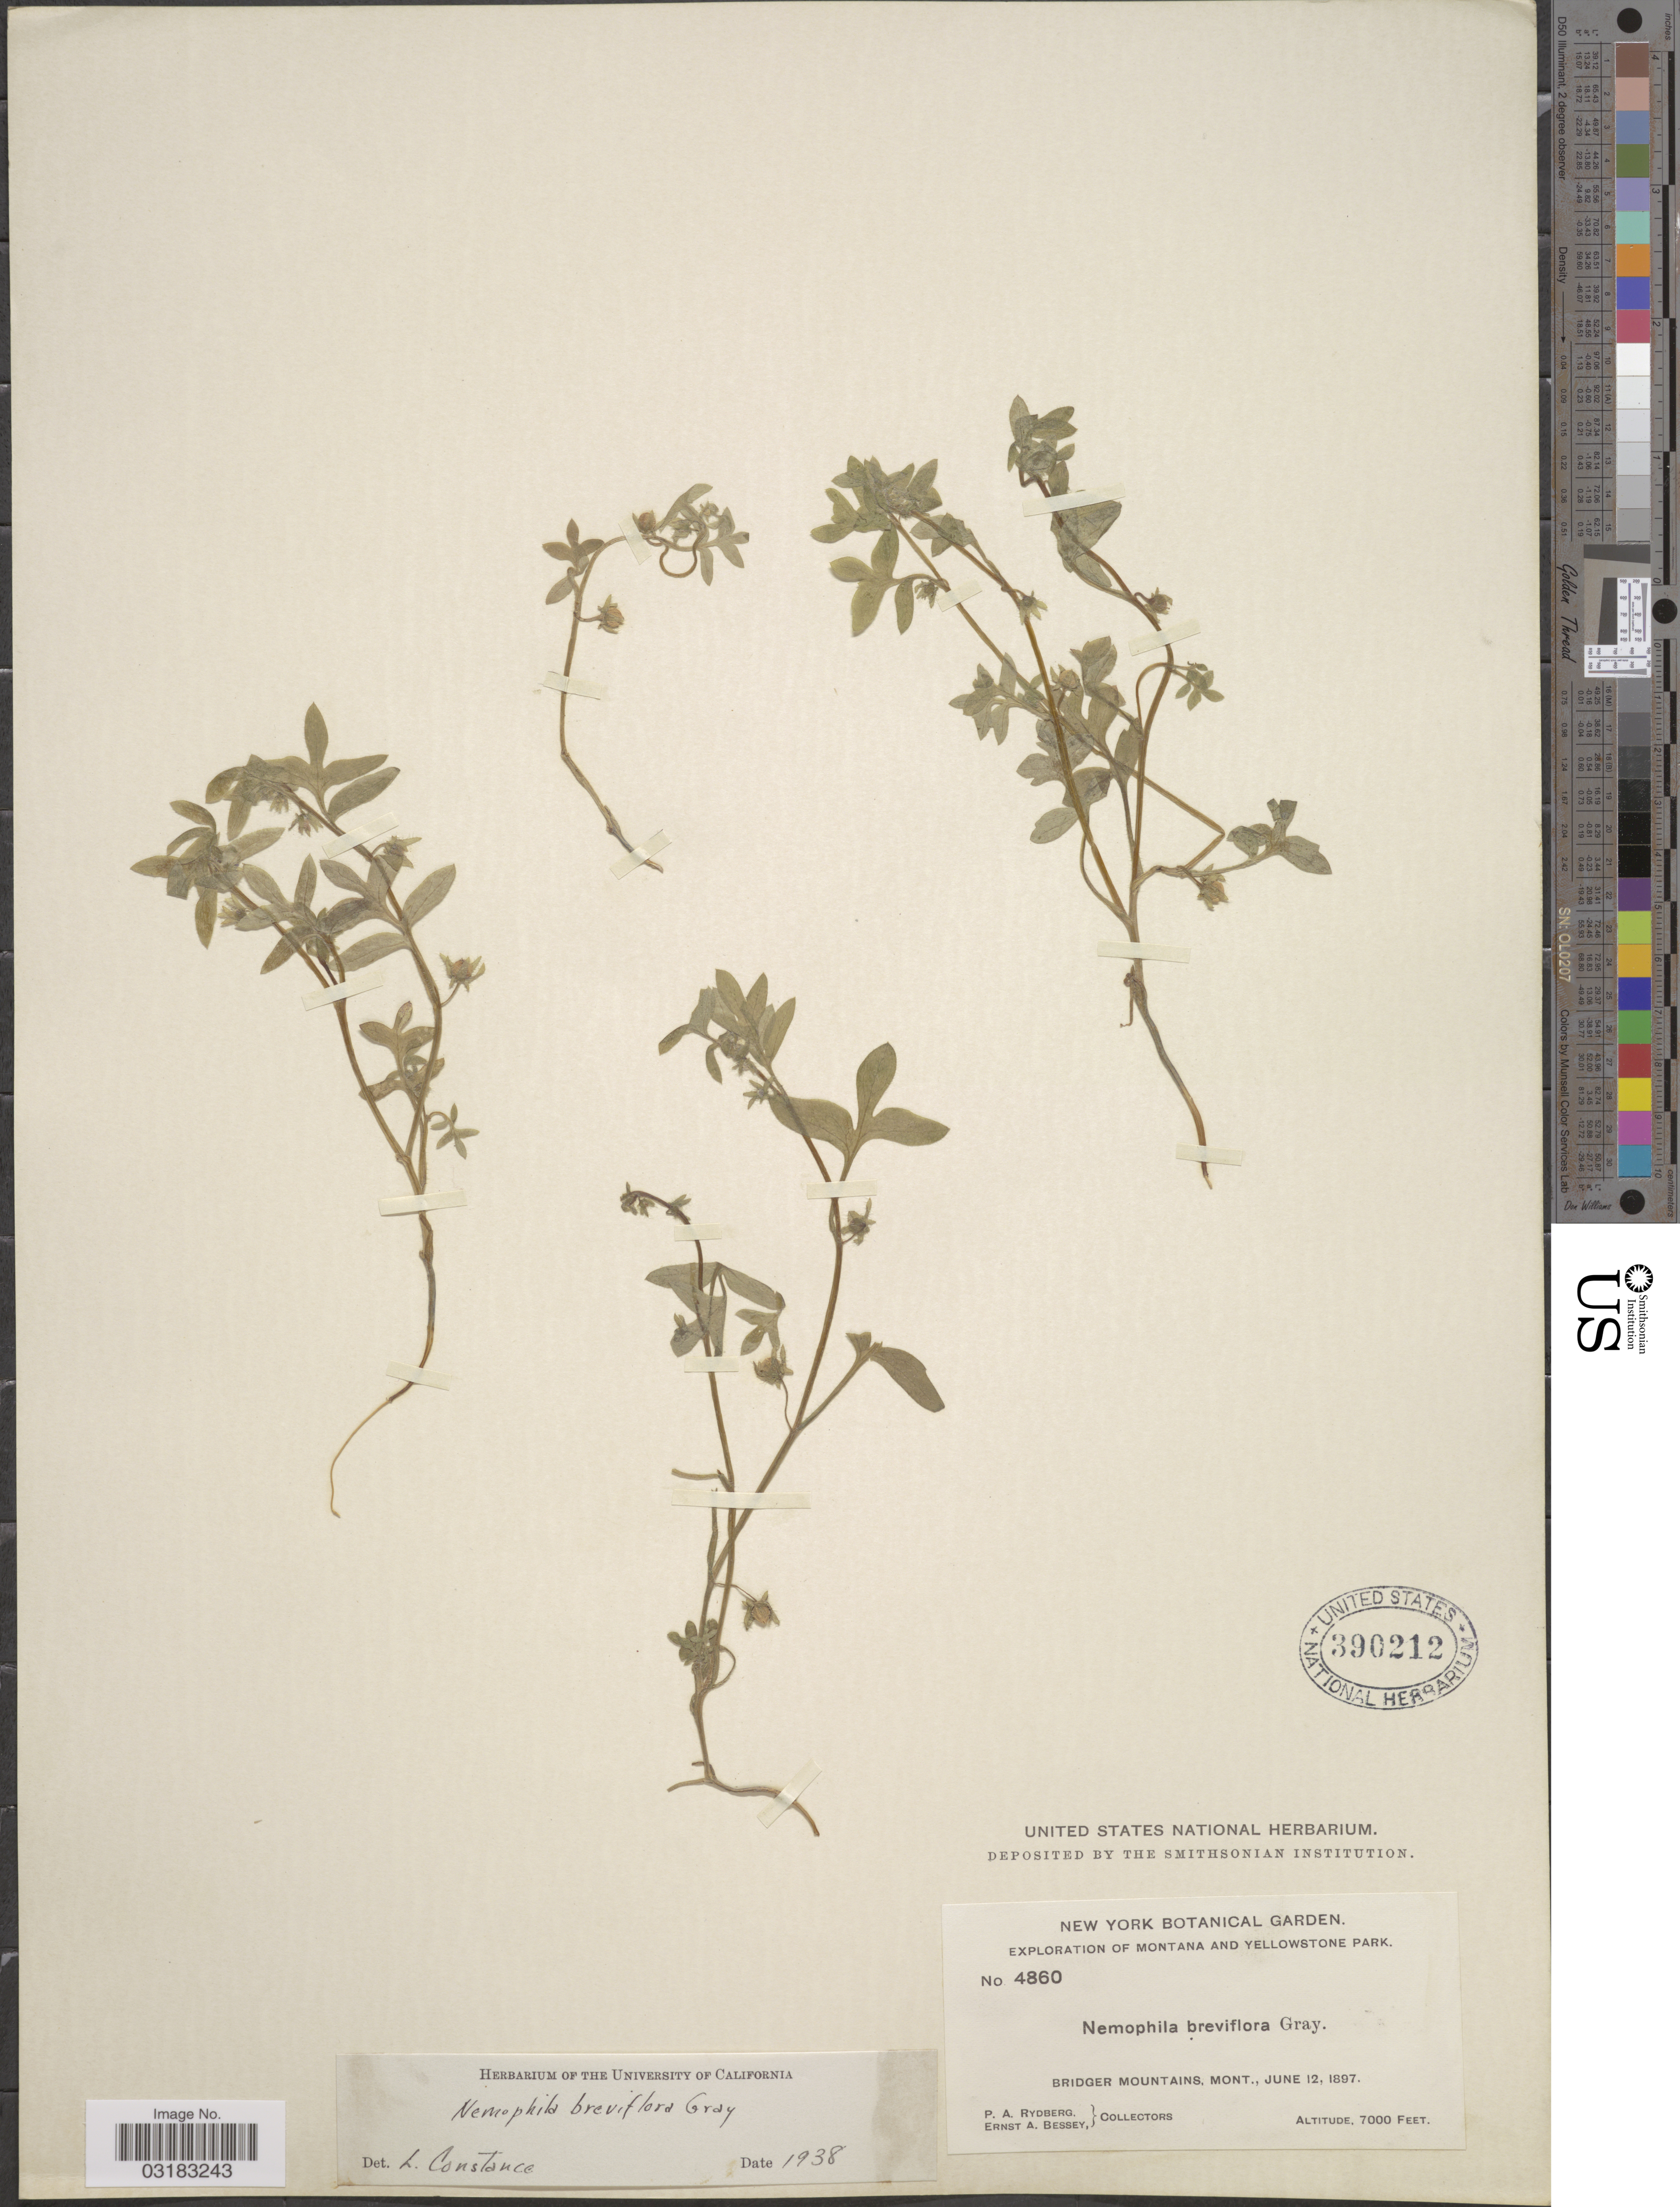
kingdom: Plantae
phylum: Tracheophyta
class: Magnoliopsida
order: Boraginales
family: Hydrophyllaceae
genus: Nemophila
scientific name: Nemophila breviflora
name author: A. Gray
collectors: P. A. Rydberg & E. A. Bessey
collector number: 4860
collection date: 1897-06-12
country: United States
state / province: Montana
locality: Yellowstone Park. Bridger Mountains, Mont.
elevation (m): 2134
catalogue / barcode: US 390212